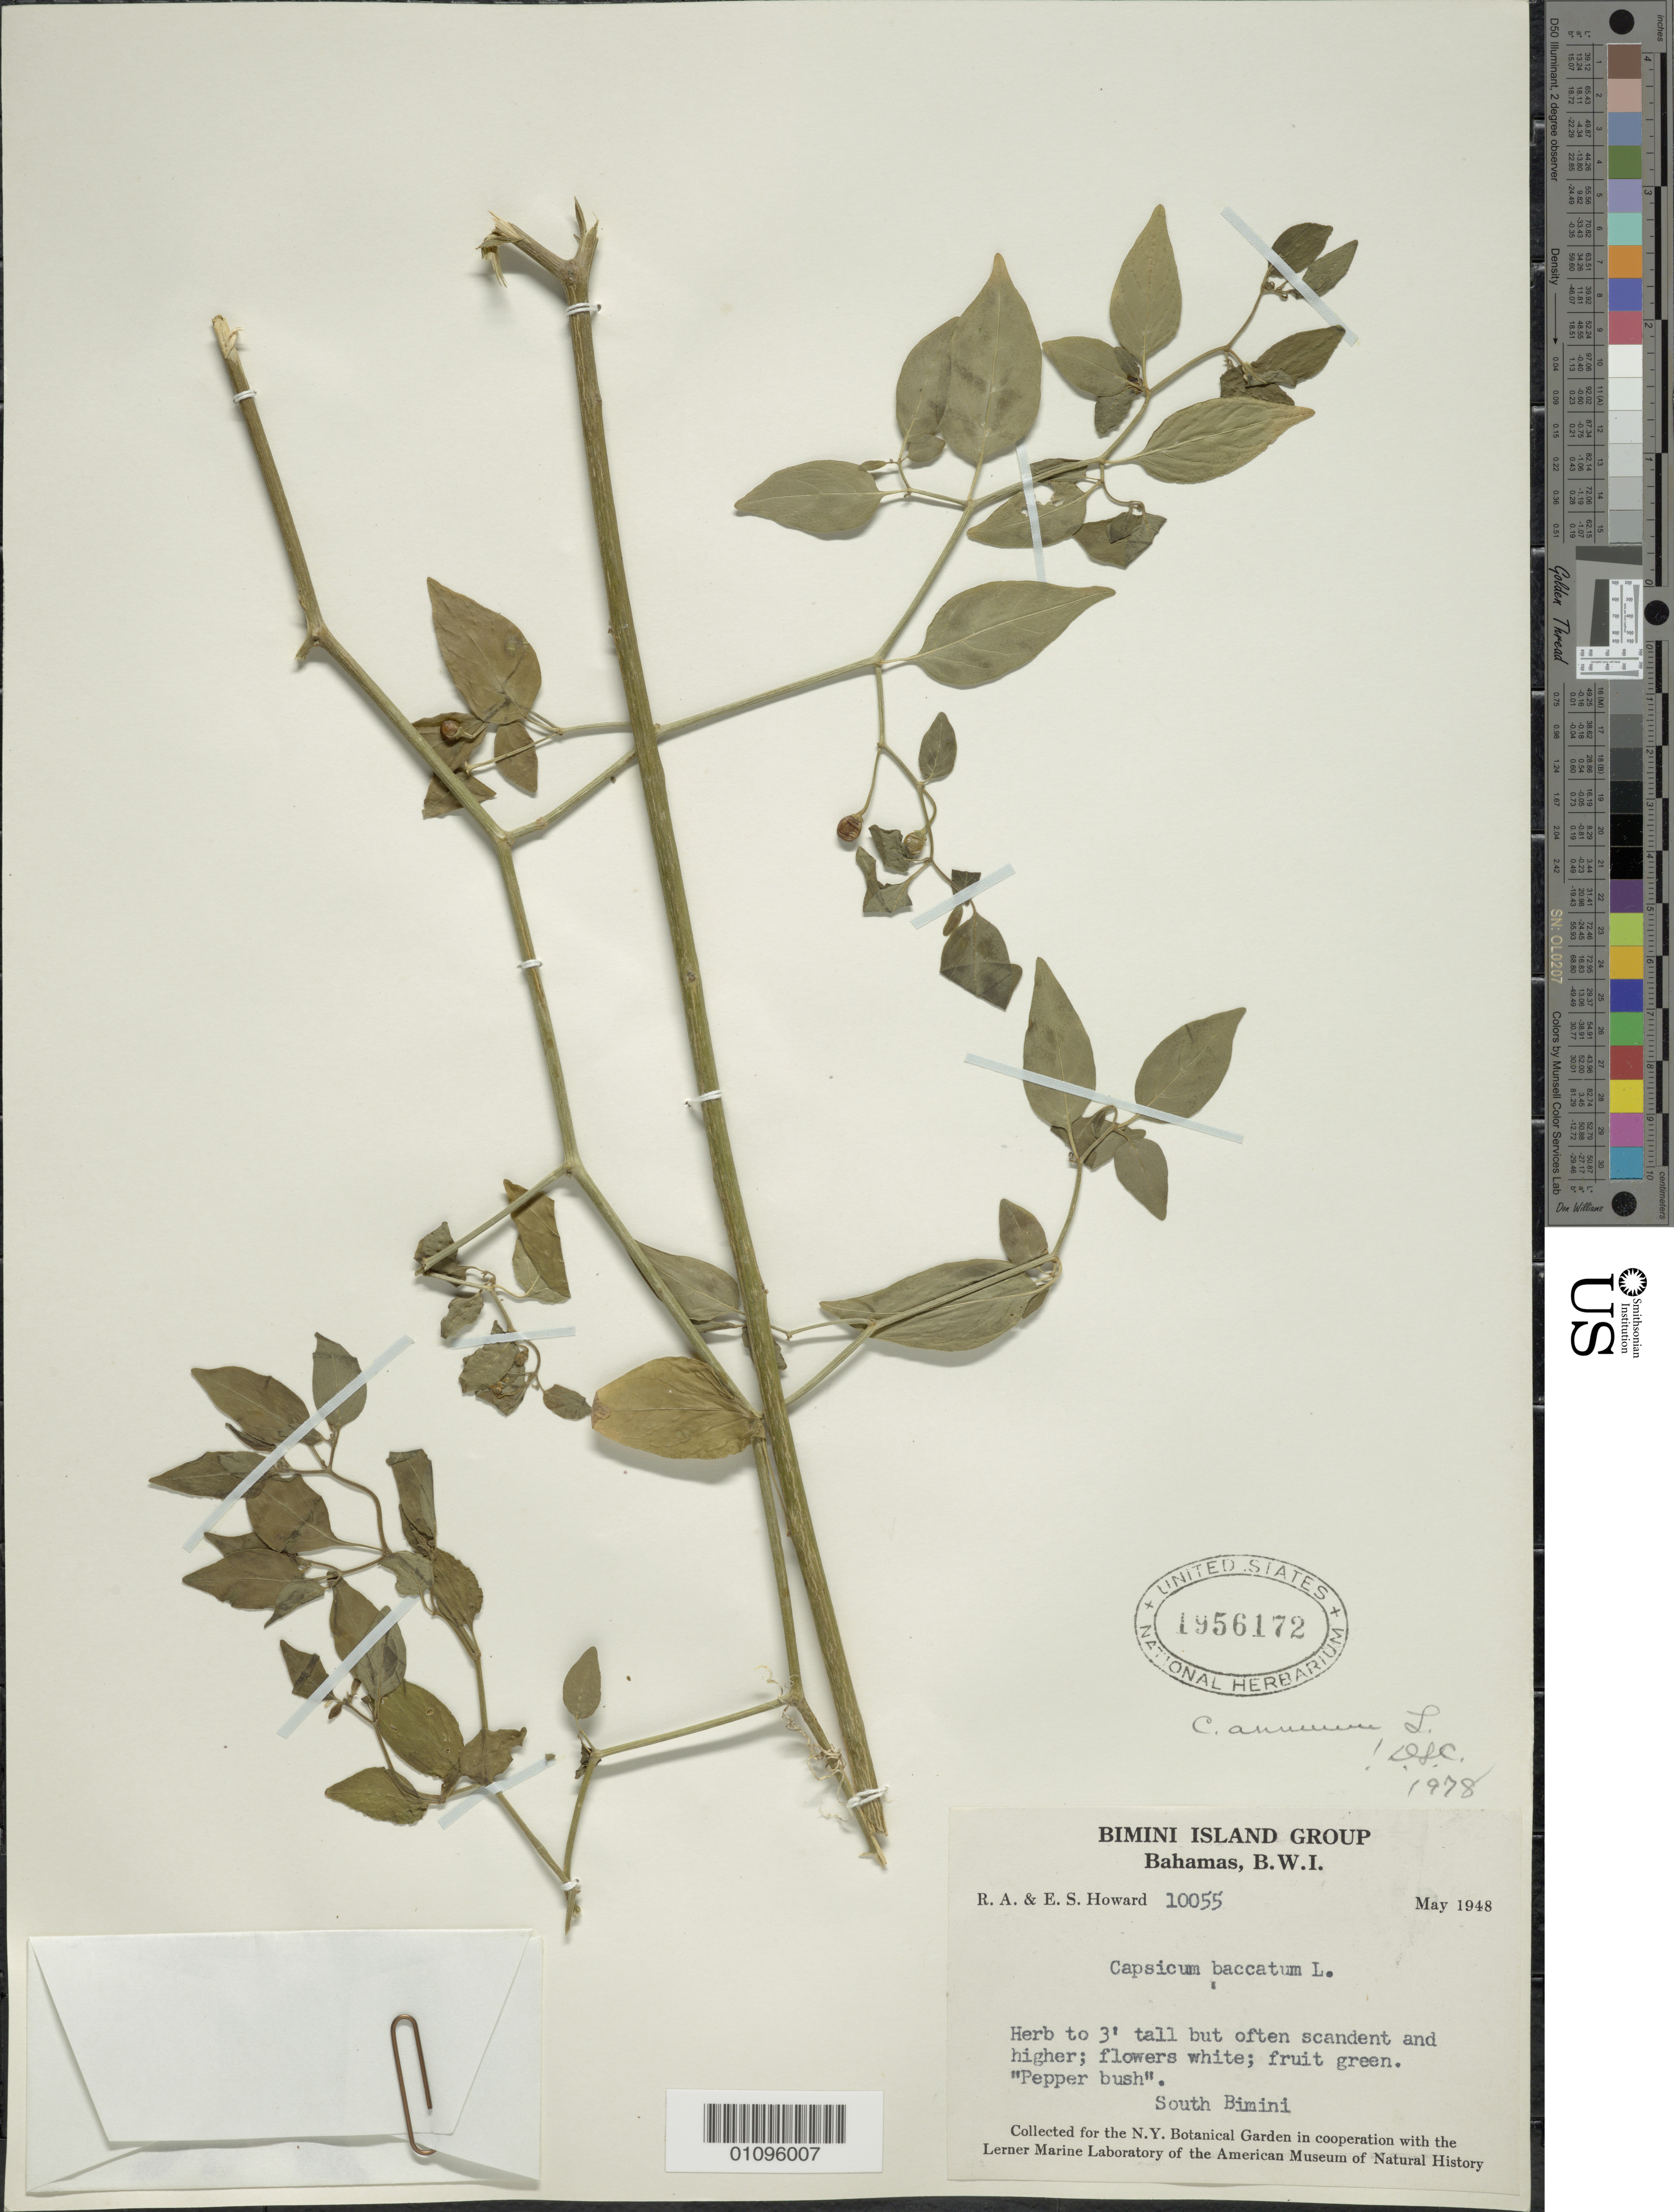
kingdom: Plantae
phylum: Tracheophyta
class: Magnoliopsida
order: Solanales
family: Solanaceae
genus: Capsicum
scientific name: Capsicum baccatum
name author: L.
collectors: R. A. Howard & E. S. Howard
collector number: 10055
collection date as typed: May 1948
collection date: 1948-05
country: Bahamas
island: South Bimini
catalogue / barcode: US 1956172